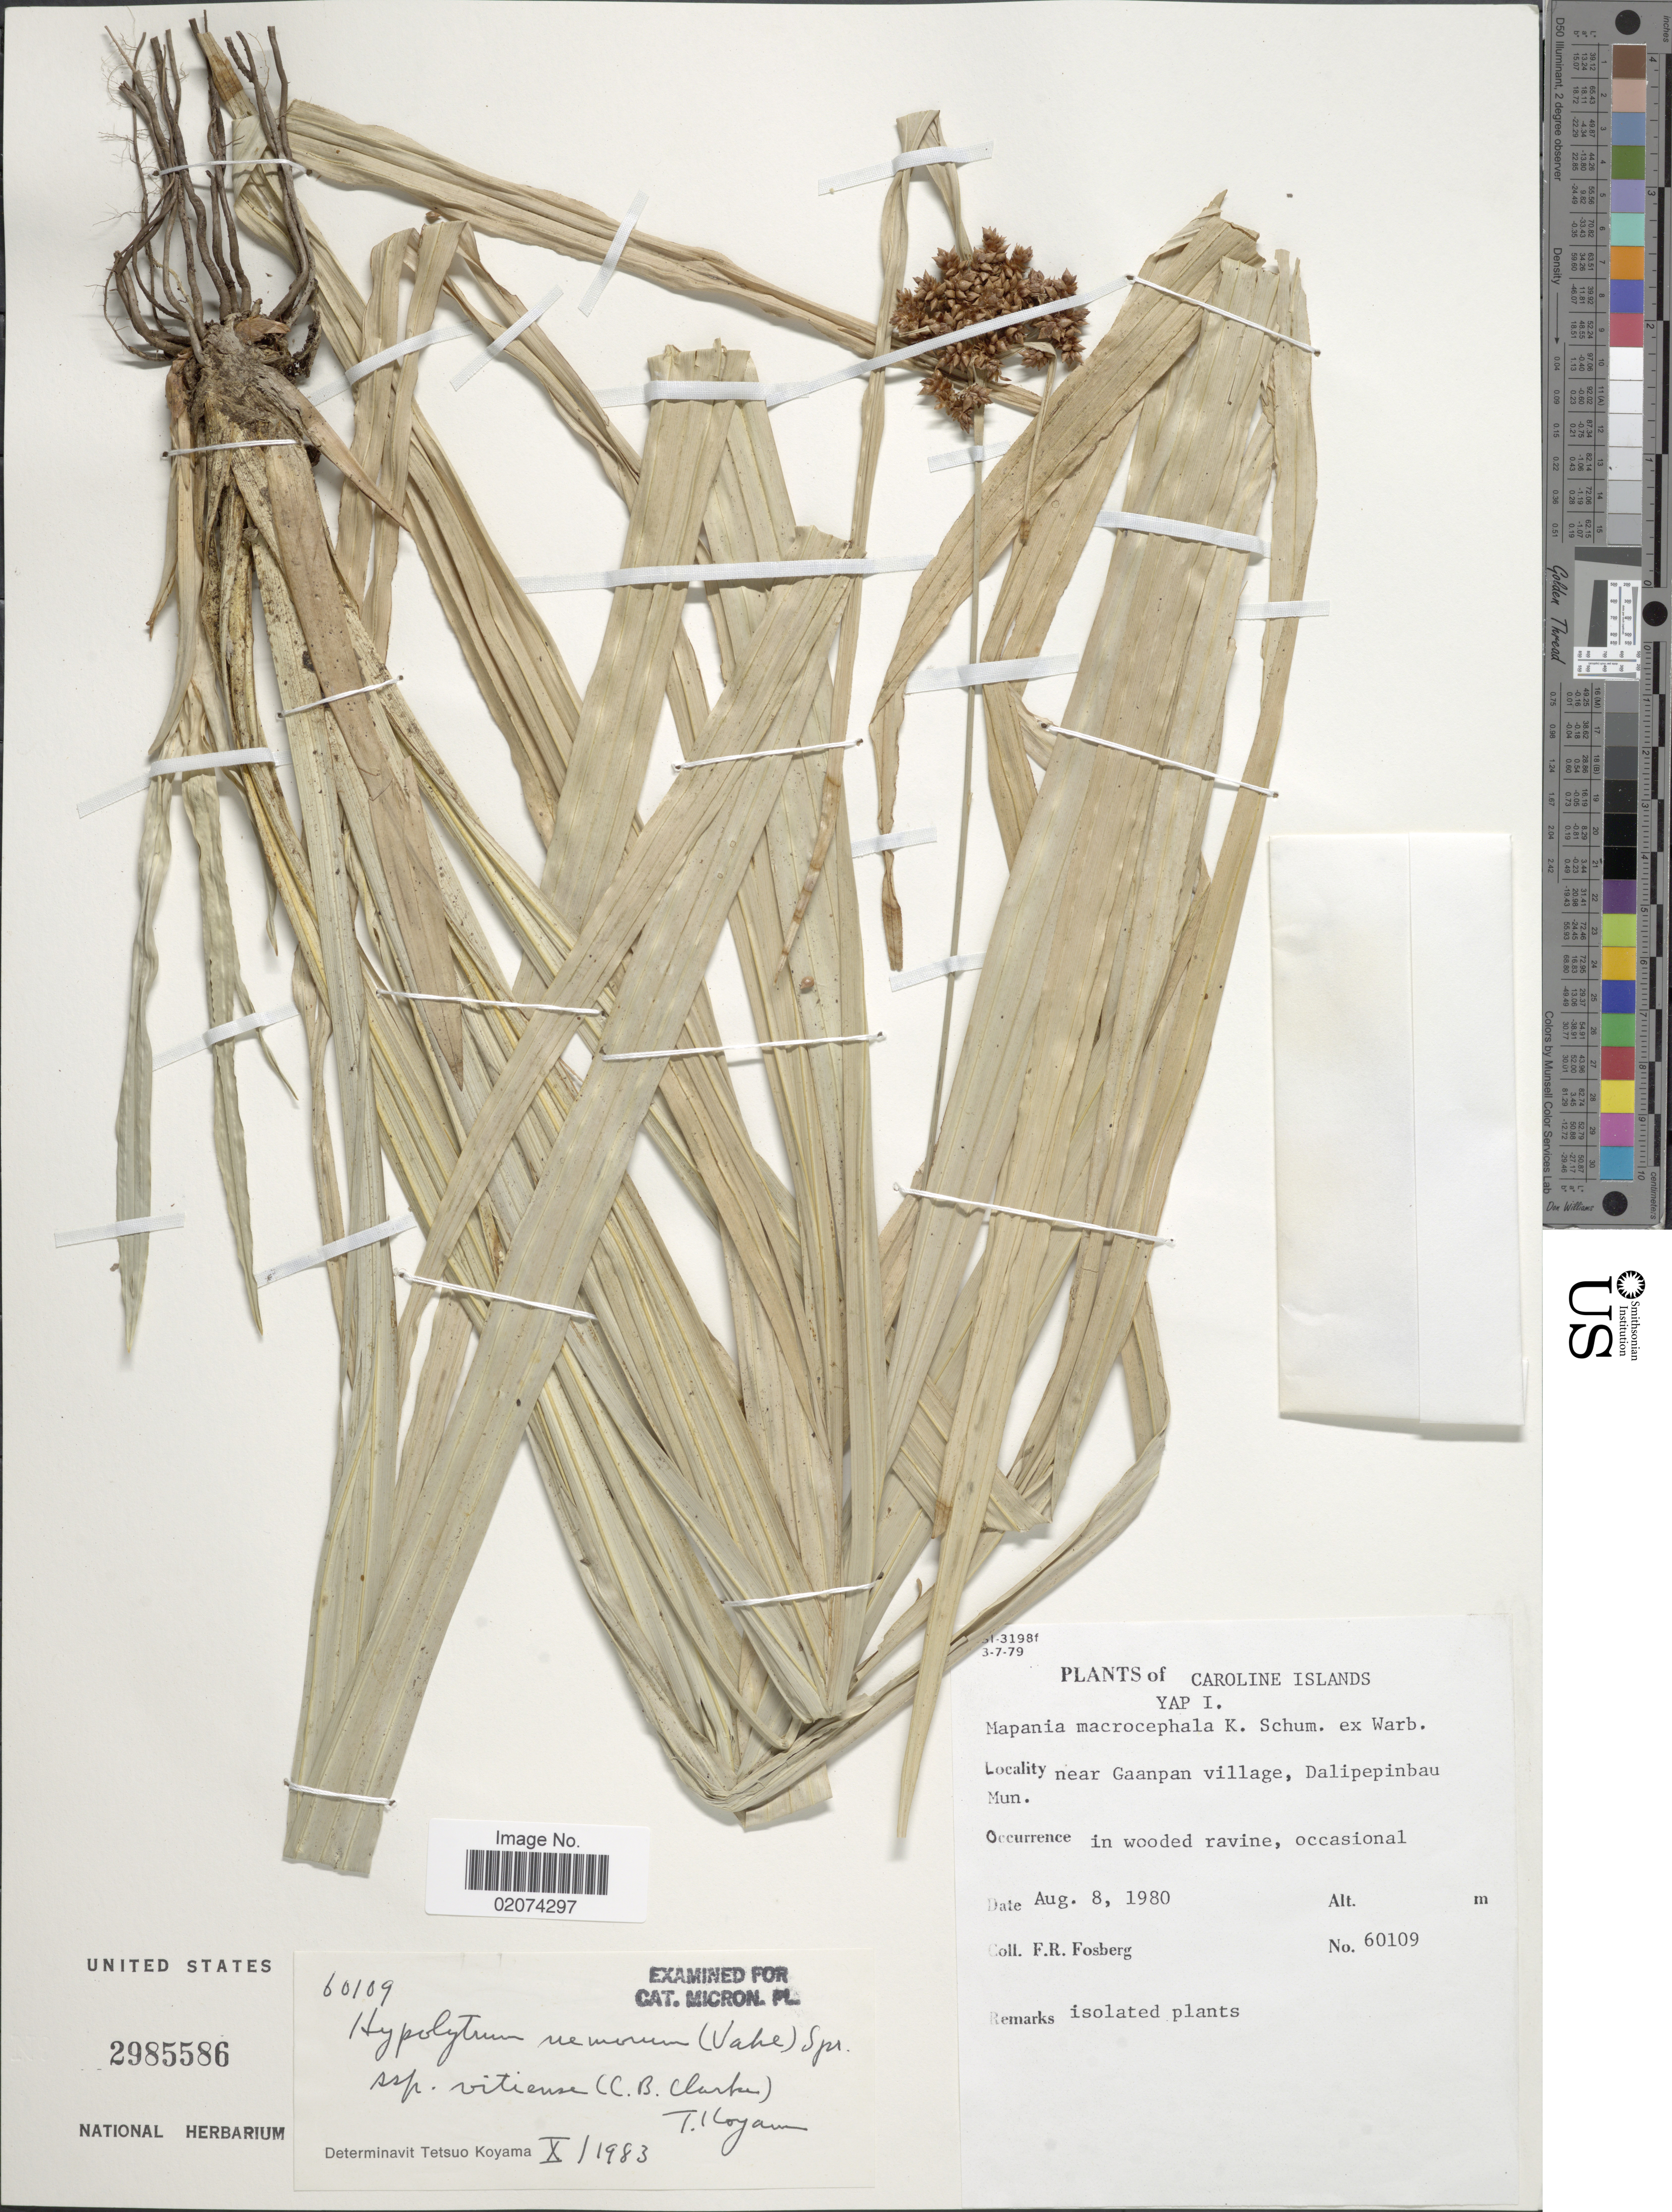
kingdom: Plantae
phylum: Tracheophyta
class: Liliopsida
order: Poales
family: Cyperaceae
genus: Hypolytrum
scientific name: Hypolytrum nemorum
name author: (Vahl) Spreng.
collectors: F. R. Fosberg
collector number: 60109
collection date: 1980-08-08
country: Micronesia, Federated States of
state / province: Yap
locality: Caroline Islands, near Gaanpan village, Dalipepinbau Mun.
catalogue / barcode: US 2985586